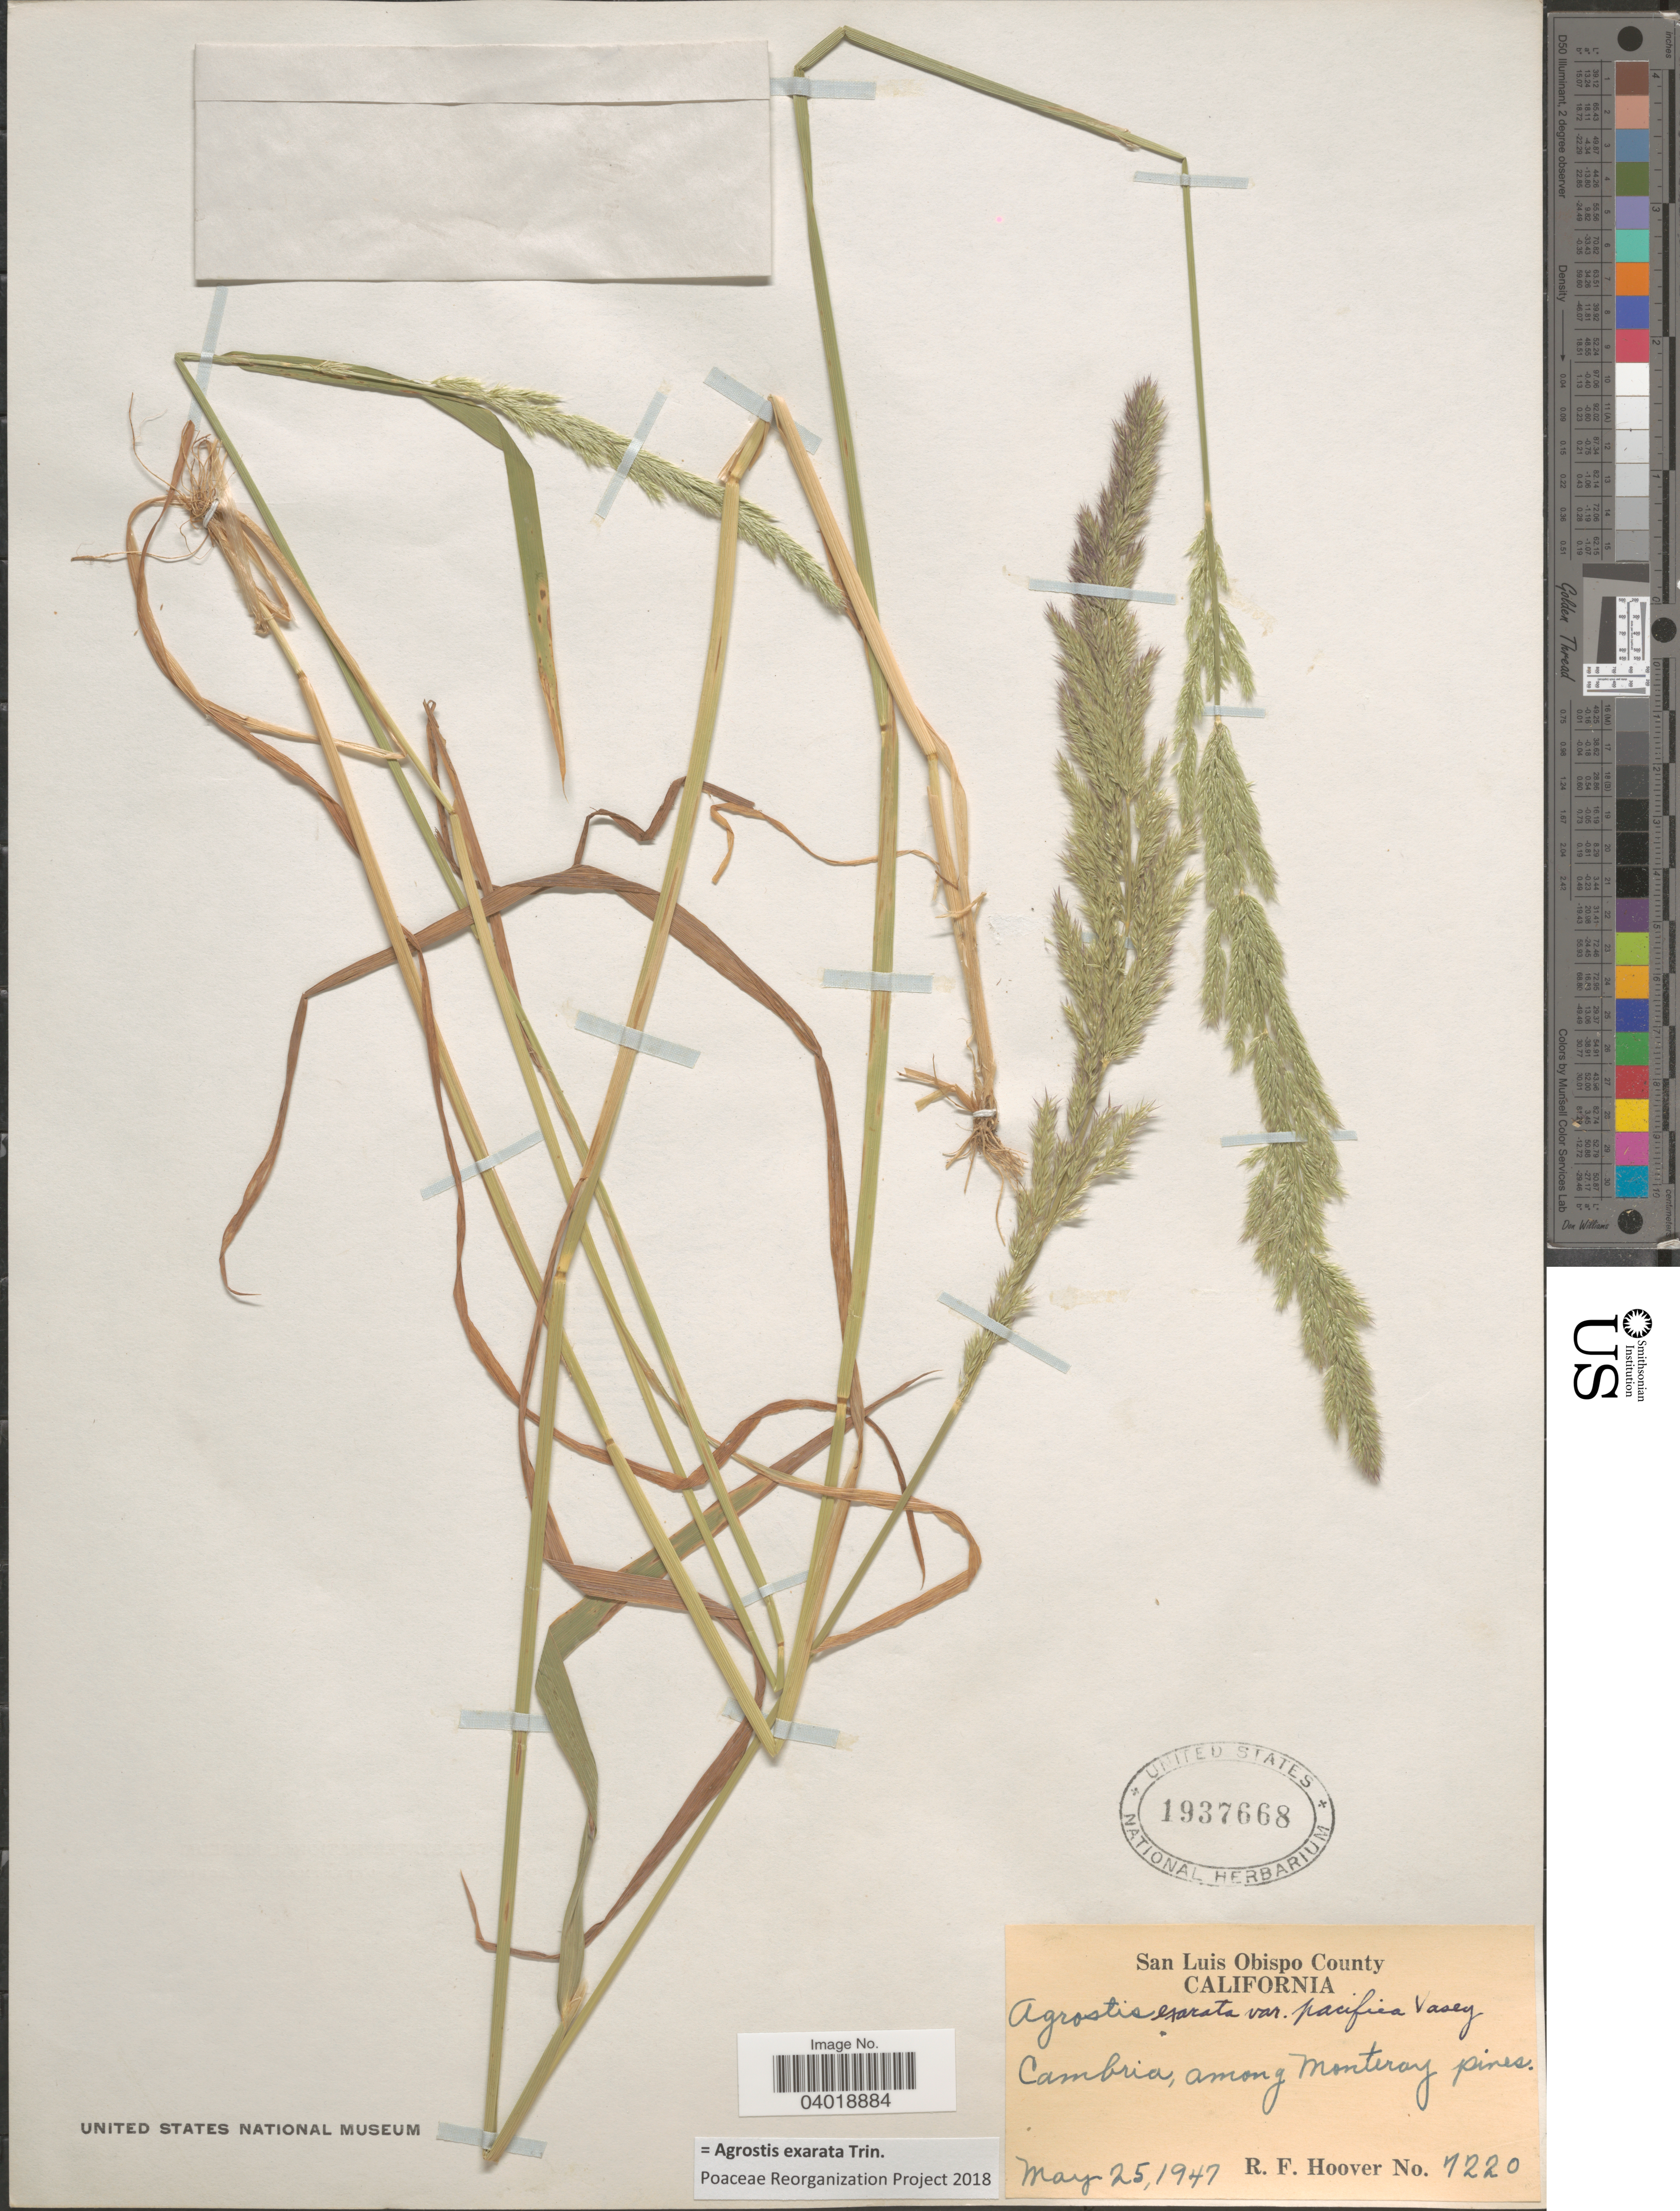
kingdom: Plantae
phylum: Tracheophyta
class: Liliopsida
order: Poales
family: Poaceae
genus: Agrostis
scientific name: Agrostis exarata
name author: Trin.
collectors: R. F. Hoover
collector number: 1220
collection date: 1947-05-25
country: United States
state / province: California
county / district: San Luis Obispo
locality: San Luis Obispo County. Cambria, among Monteray pines.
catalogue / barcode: US 1937668